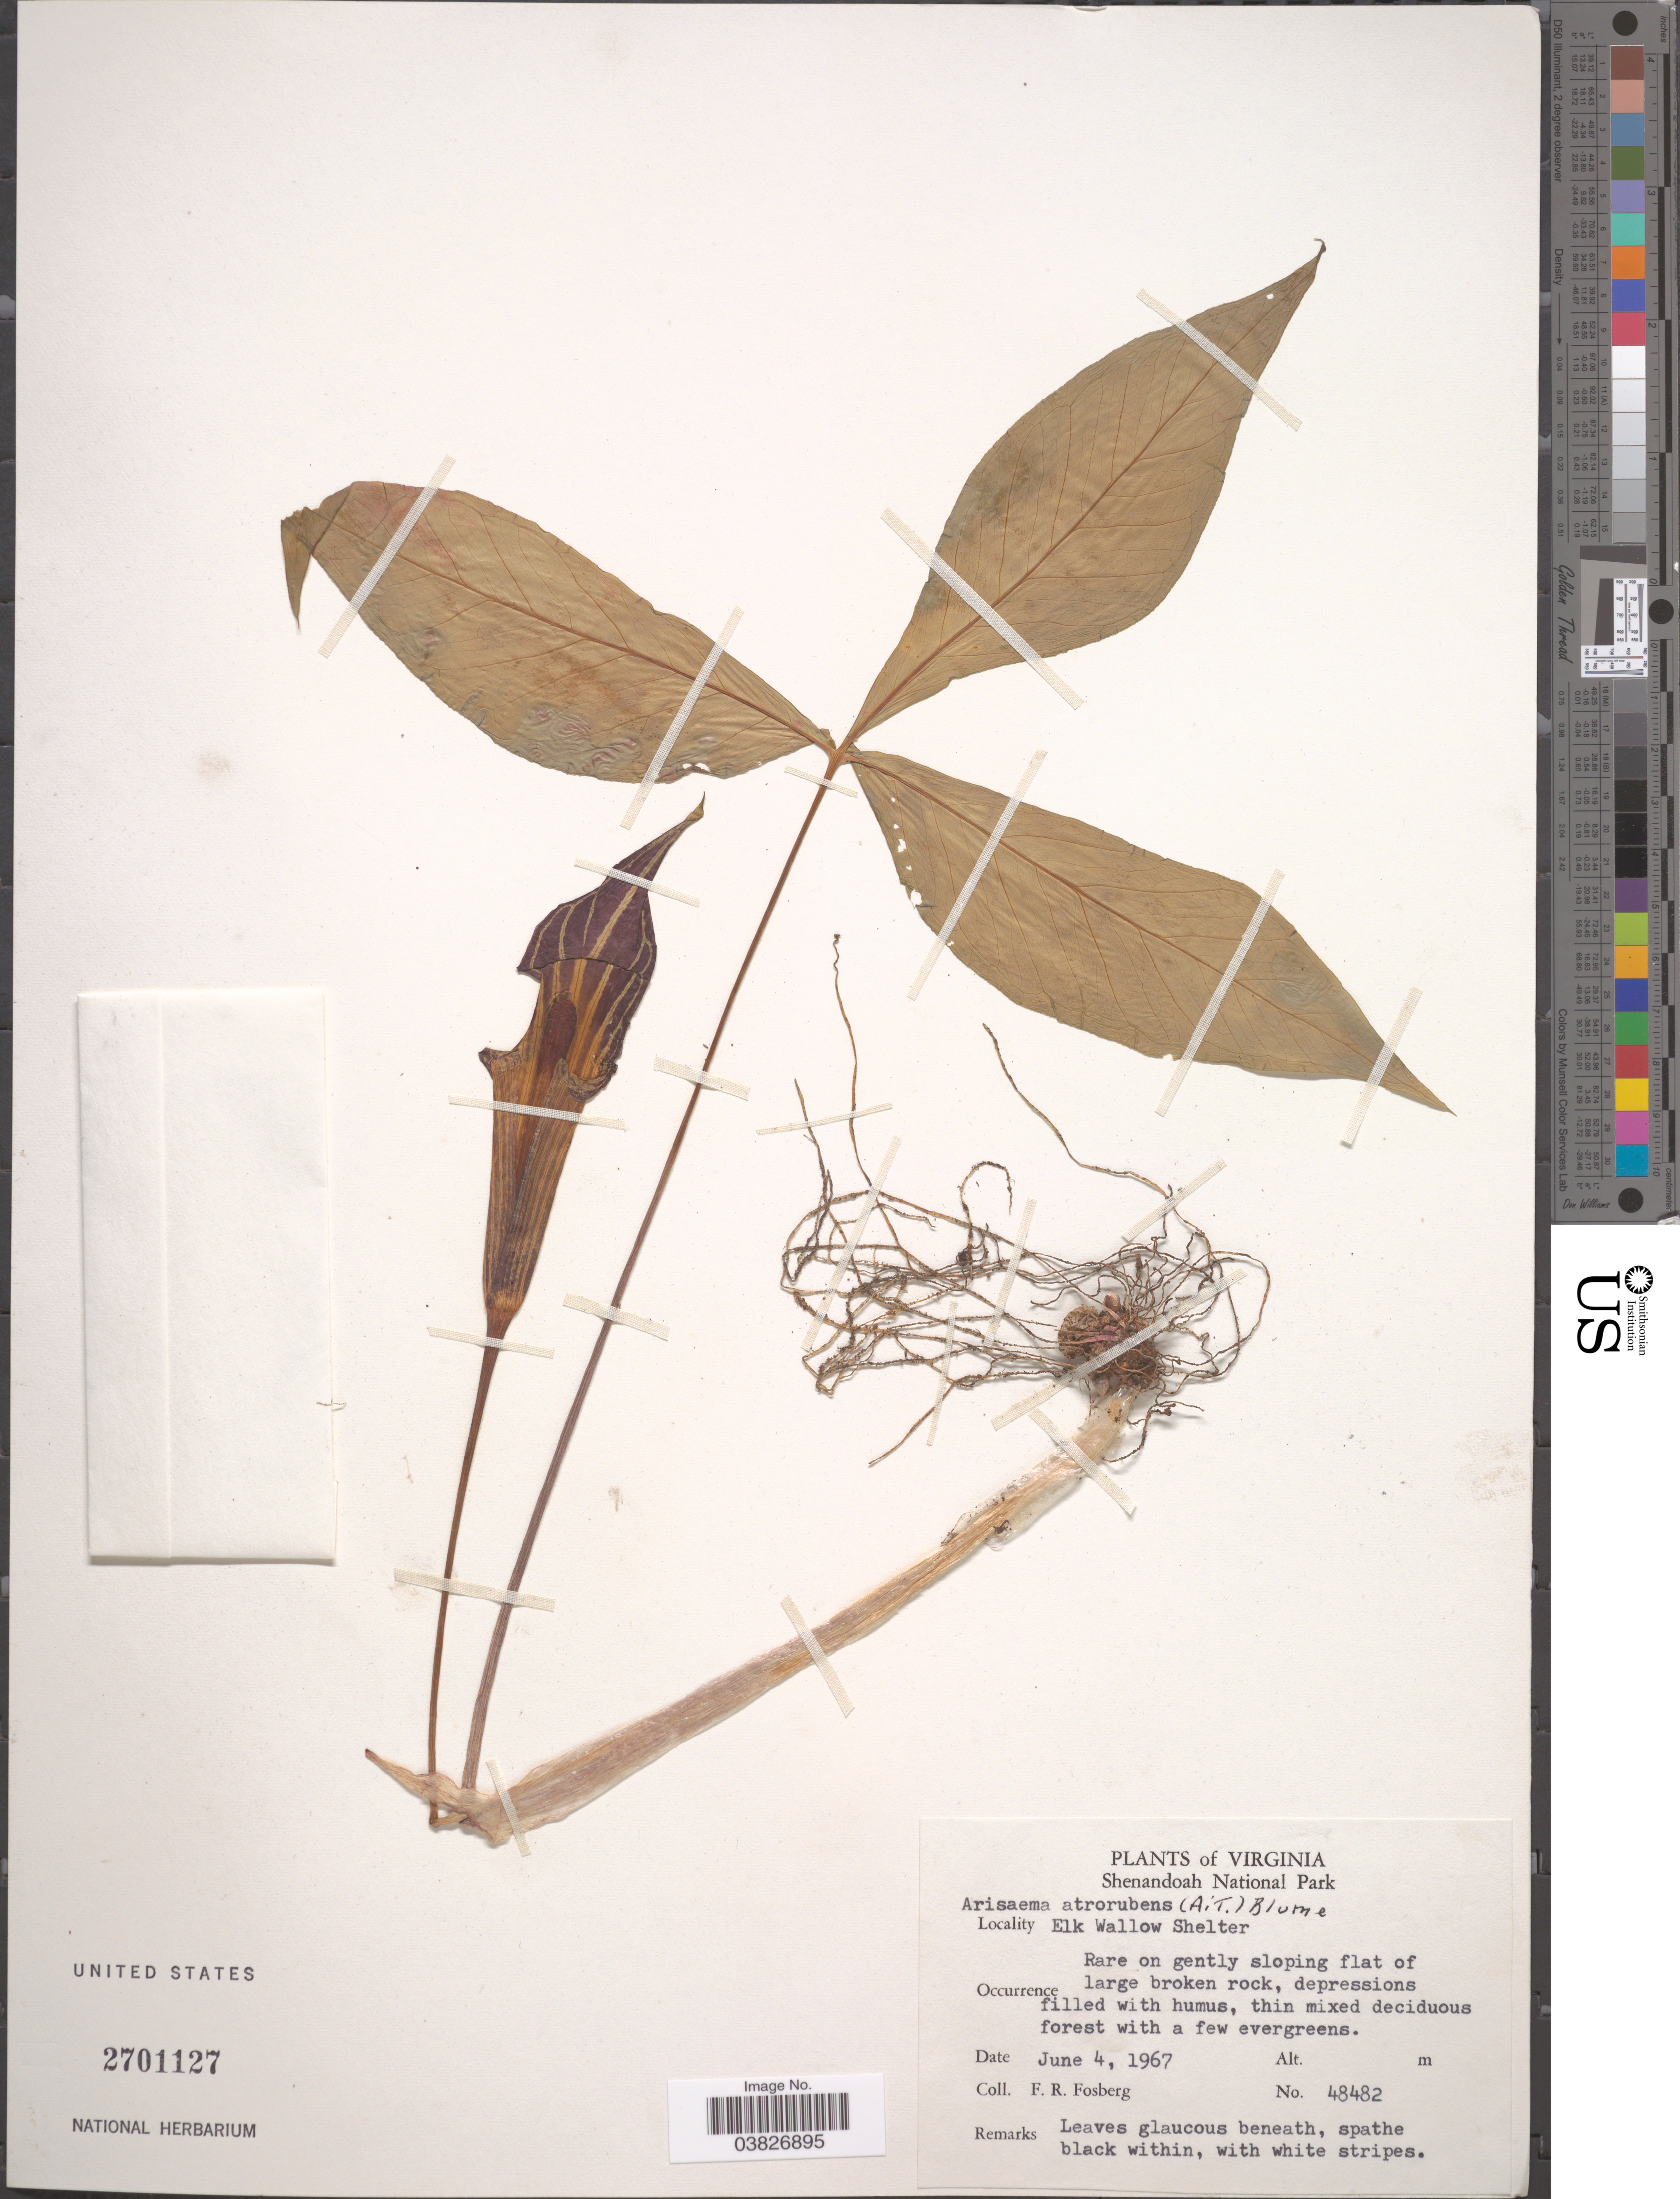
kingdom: Plantae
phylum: Tracheophyta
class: Liliopsida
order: Alismatales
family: Araceae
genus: Arisaema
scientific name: Arisaema atrorubens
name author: (Aiton) Blume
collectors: F. R. Fosberg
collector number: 48482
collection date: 1967-06-04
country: United States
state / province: Virginia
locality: Shenandoah National Park. Elk Wallow Shelter.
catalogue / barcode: US 2701127